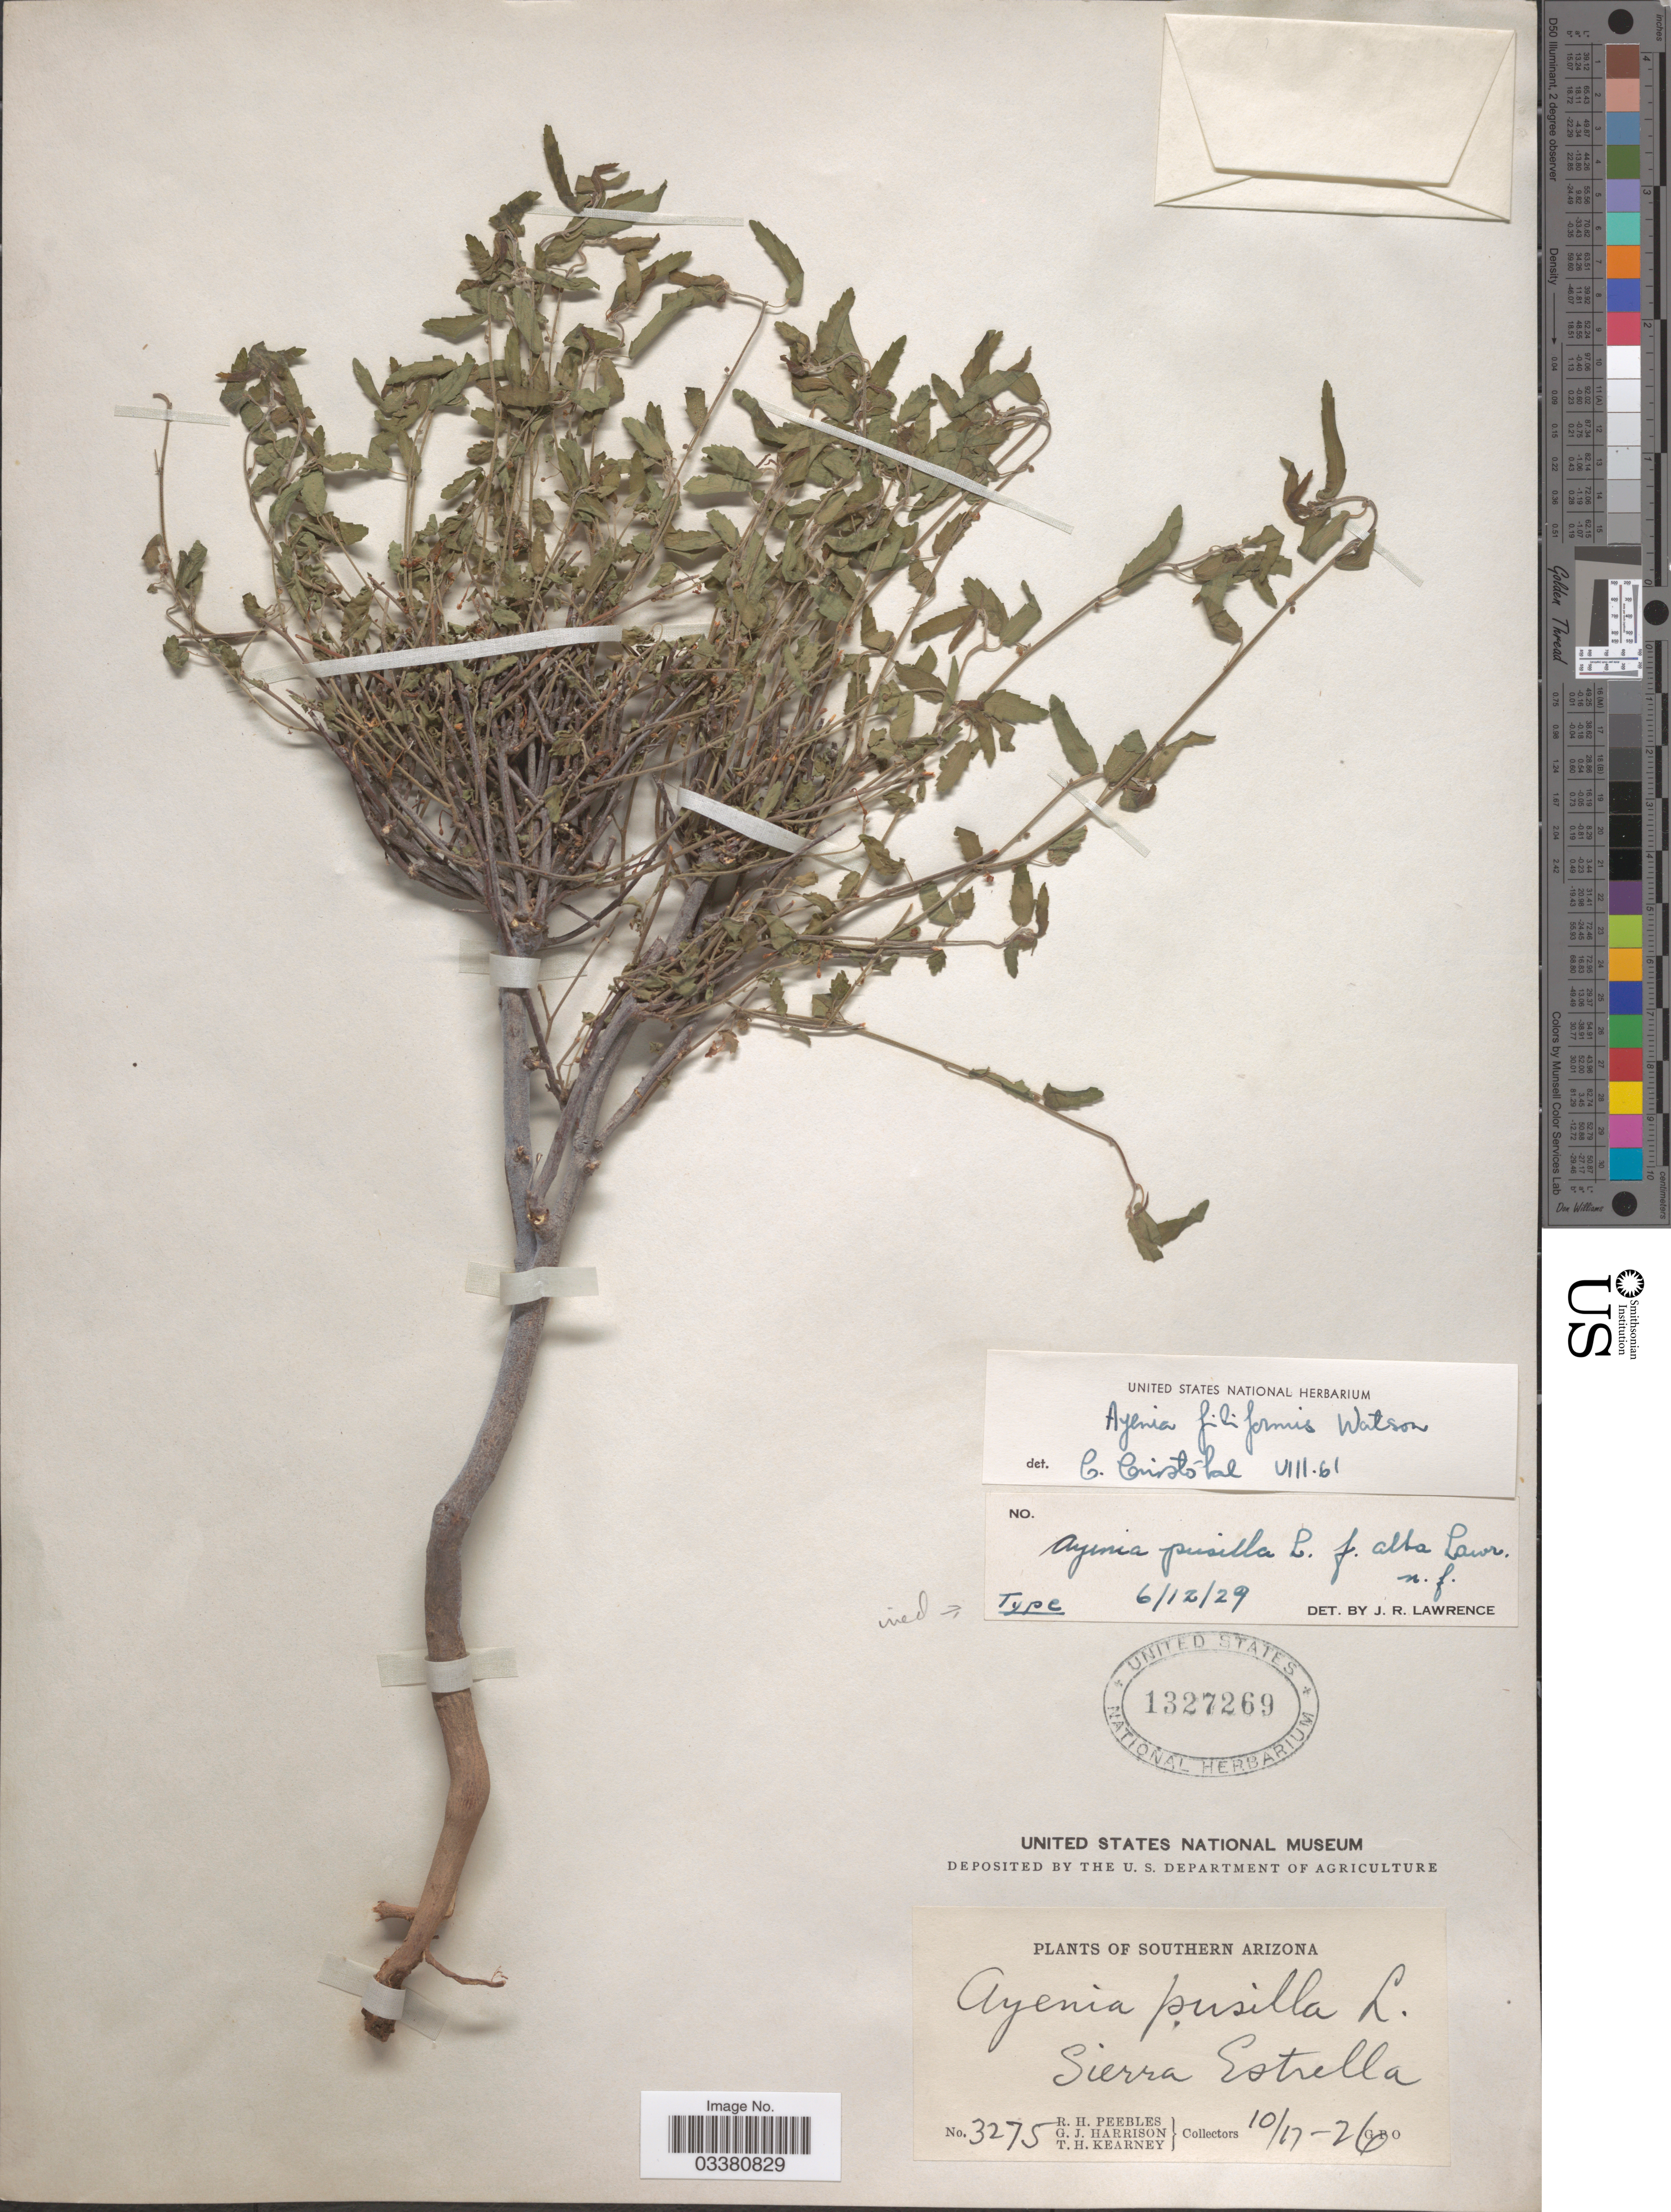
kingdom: Plantae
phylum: Tracheophyta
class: Magnoliopsida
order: Malvales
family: Malvaceae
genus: Ayenia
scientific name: Ayenia filiformis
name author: S. Watson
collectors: R. H. Peebles, G. J. Harrison & T. H. Kearney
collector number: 3275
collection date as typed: Transcribed d/m/y: 17/10/26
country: United States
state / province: Arizona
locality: Southern Arizona. Sierra Estrella.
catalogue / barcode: US 1327269